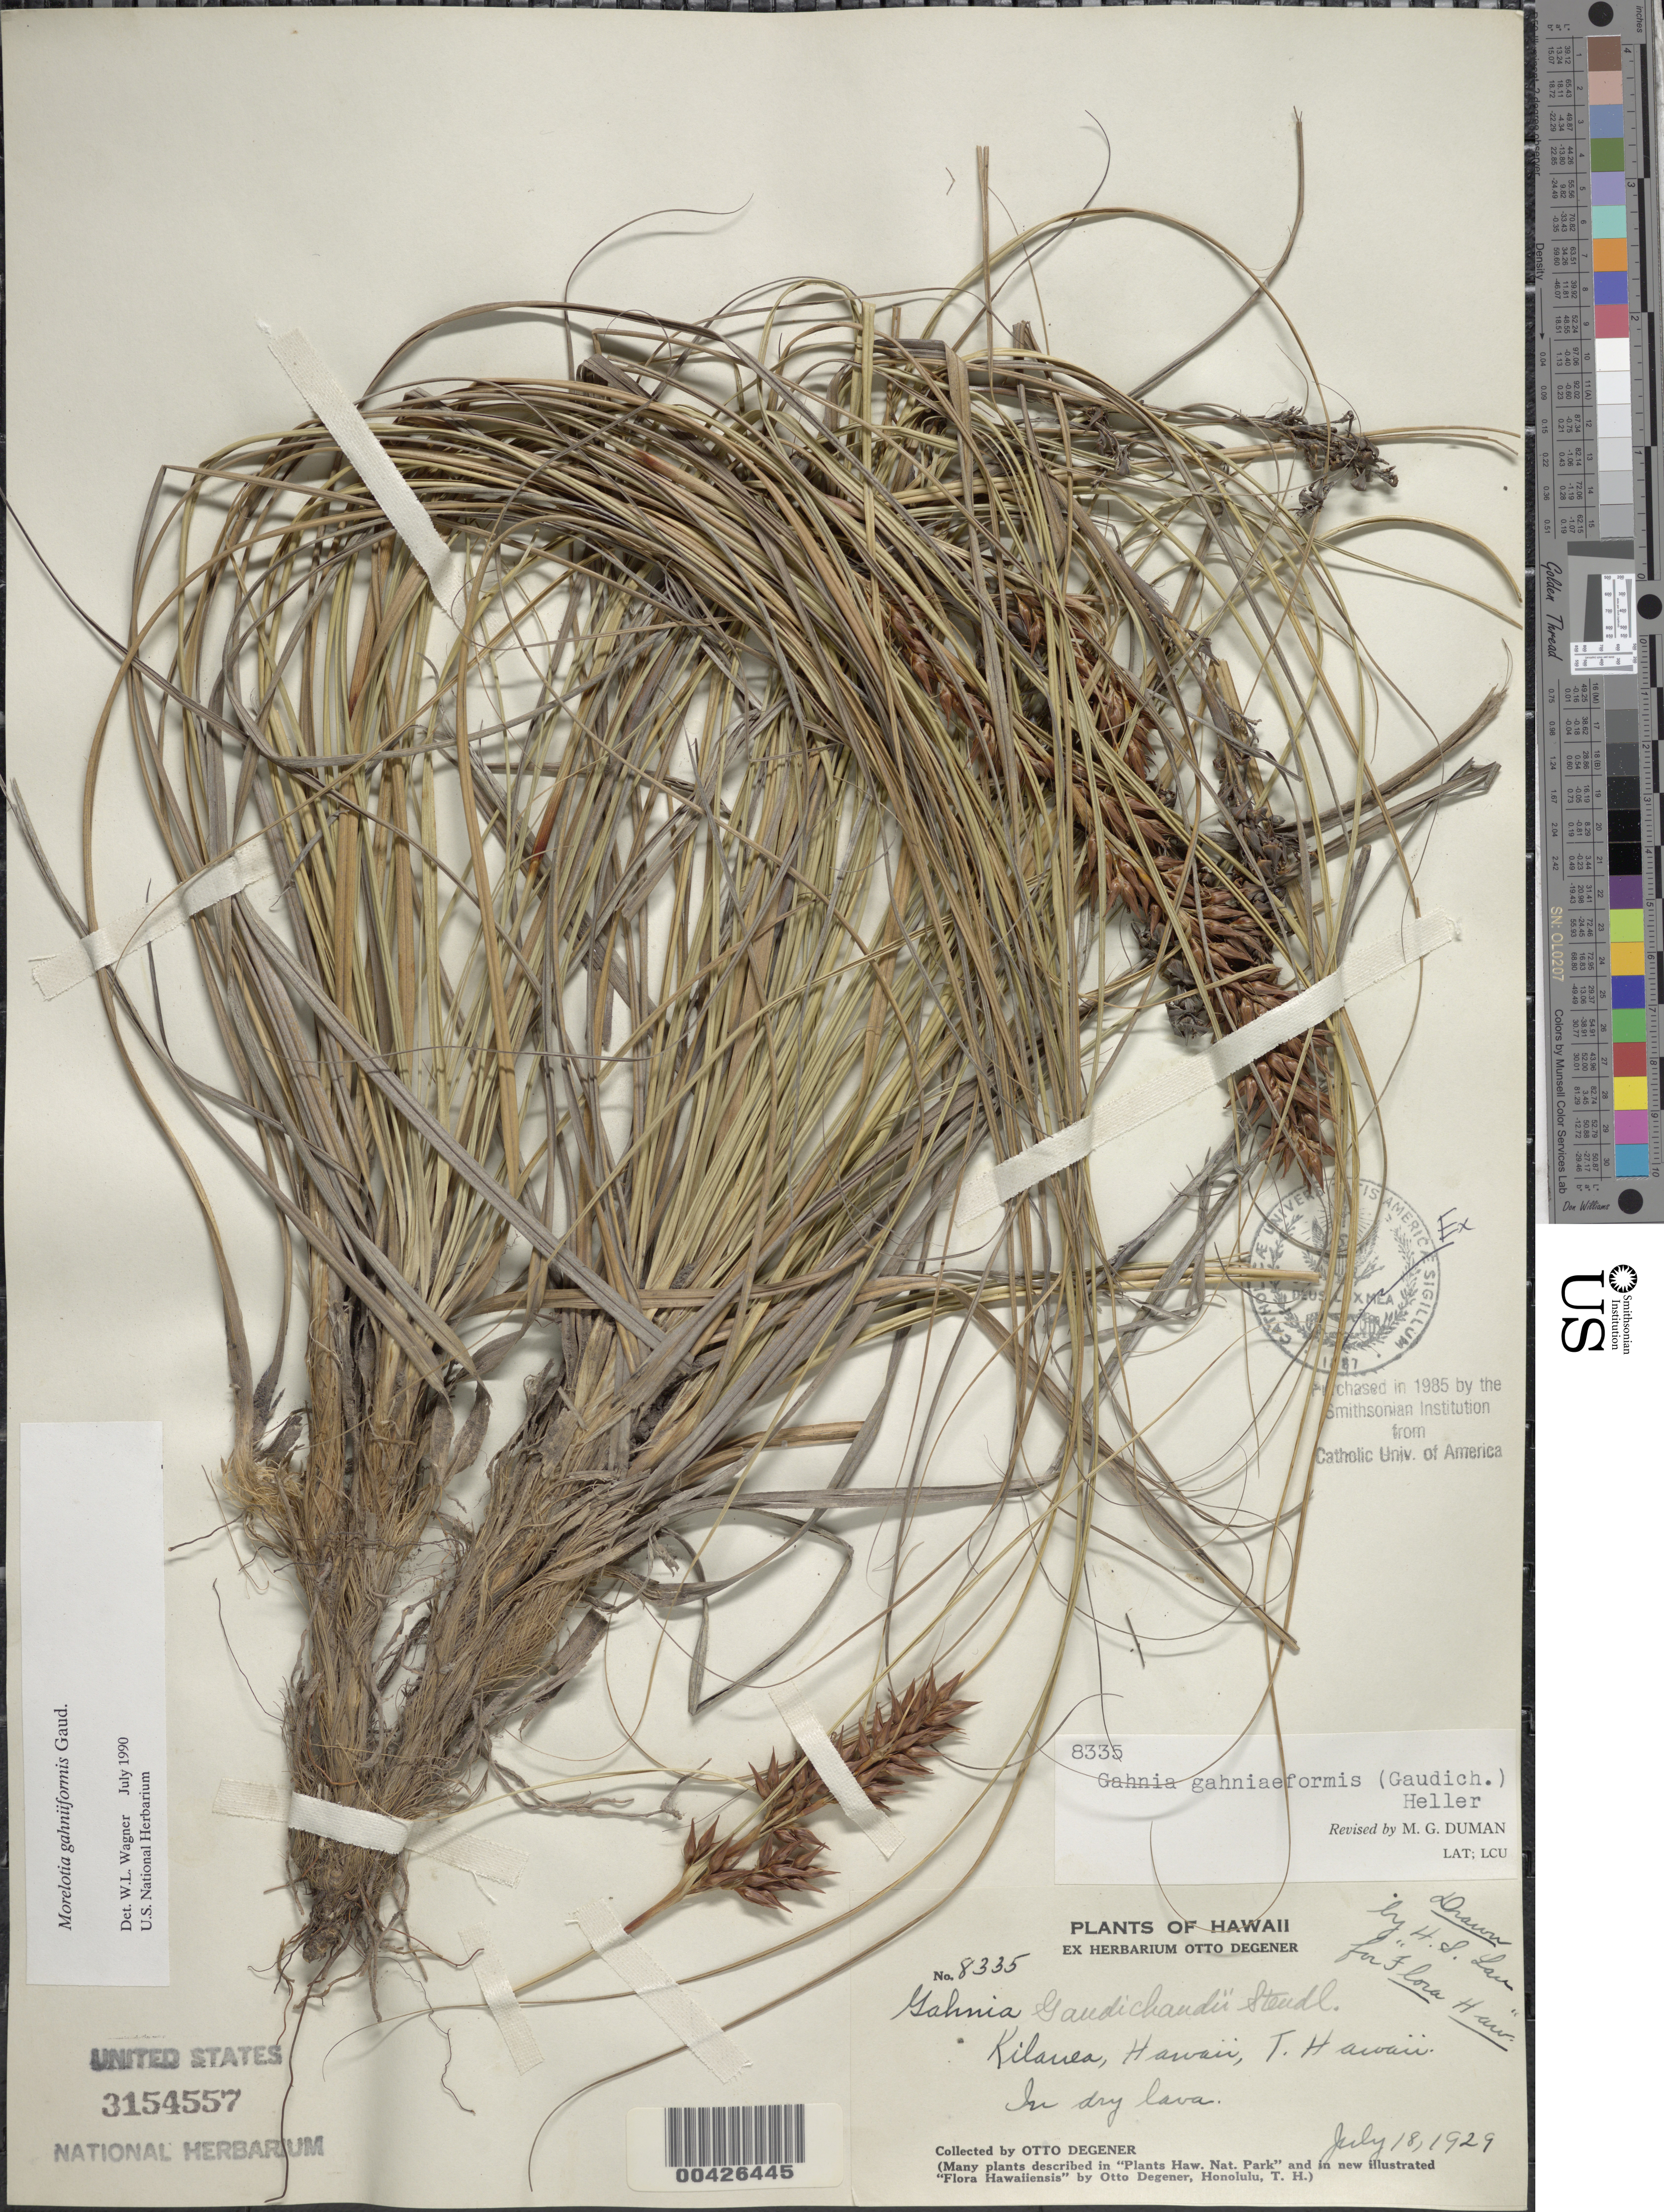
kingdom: Plantae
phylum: Tracheophyta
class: Liliopsida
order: Poales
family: Cyperaceae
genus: Morelotia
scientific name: Morelotia gahniiformis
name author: Gaudich.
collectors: O. Degener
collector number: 8335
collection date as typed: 18 Jul 1929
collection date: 1929-07-18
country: United States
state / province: Hawaii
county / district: Hawaii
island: Hawaii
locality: Kilauea, Hawaii, T. Hawaii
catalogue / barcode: US 3154557